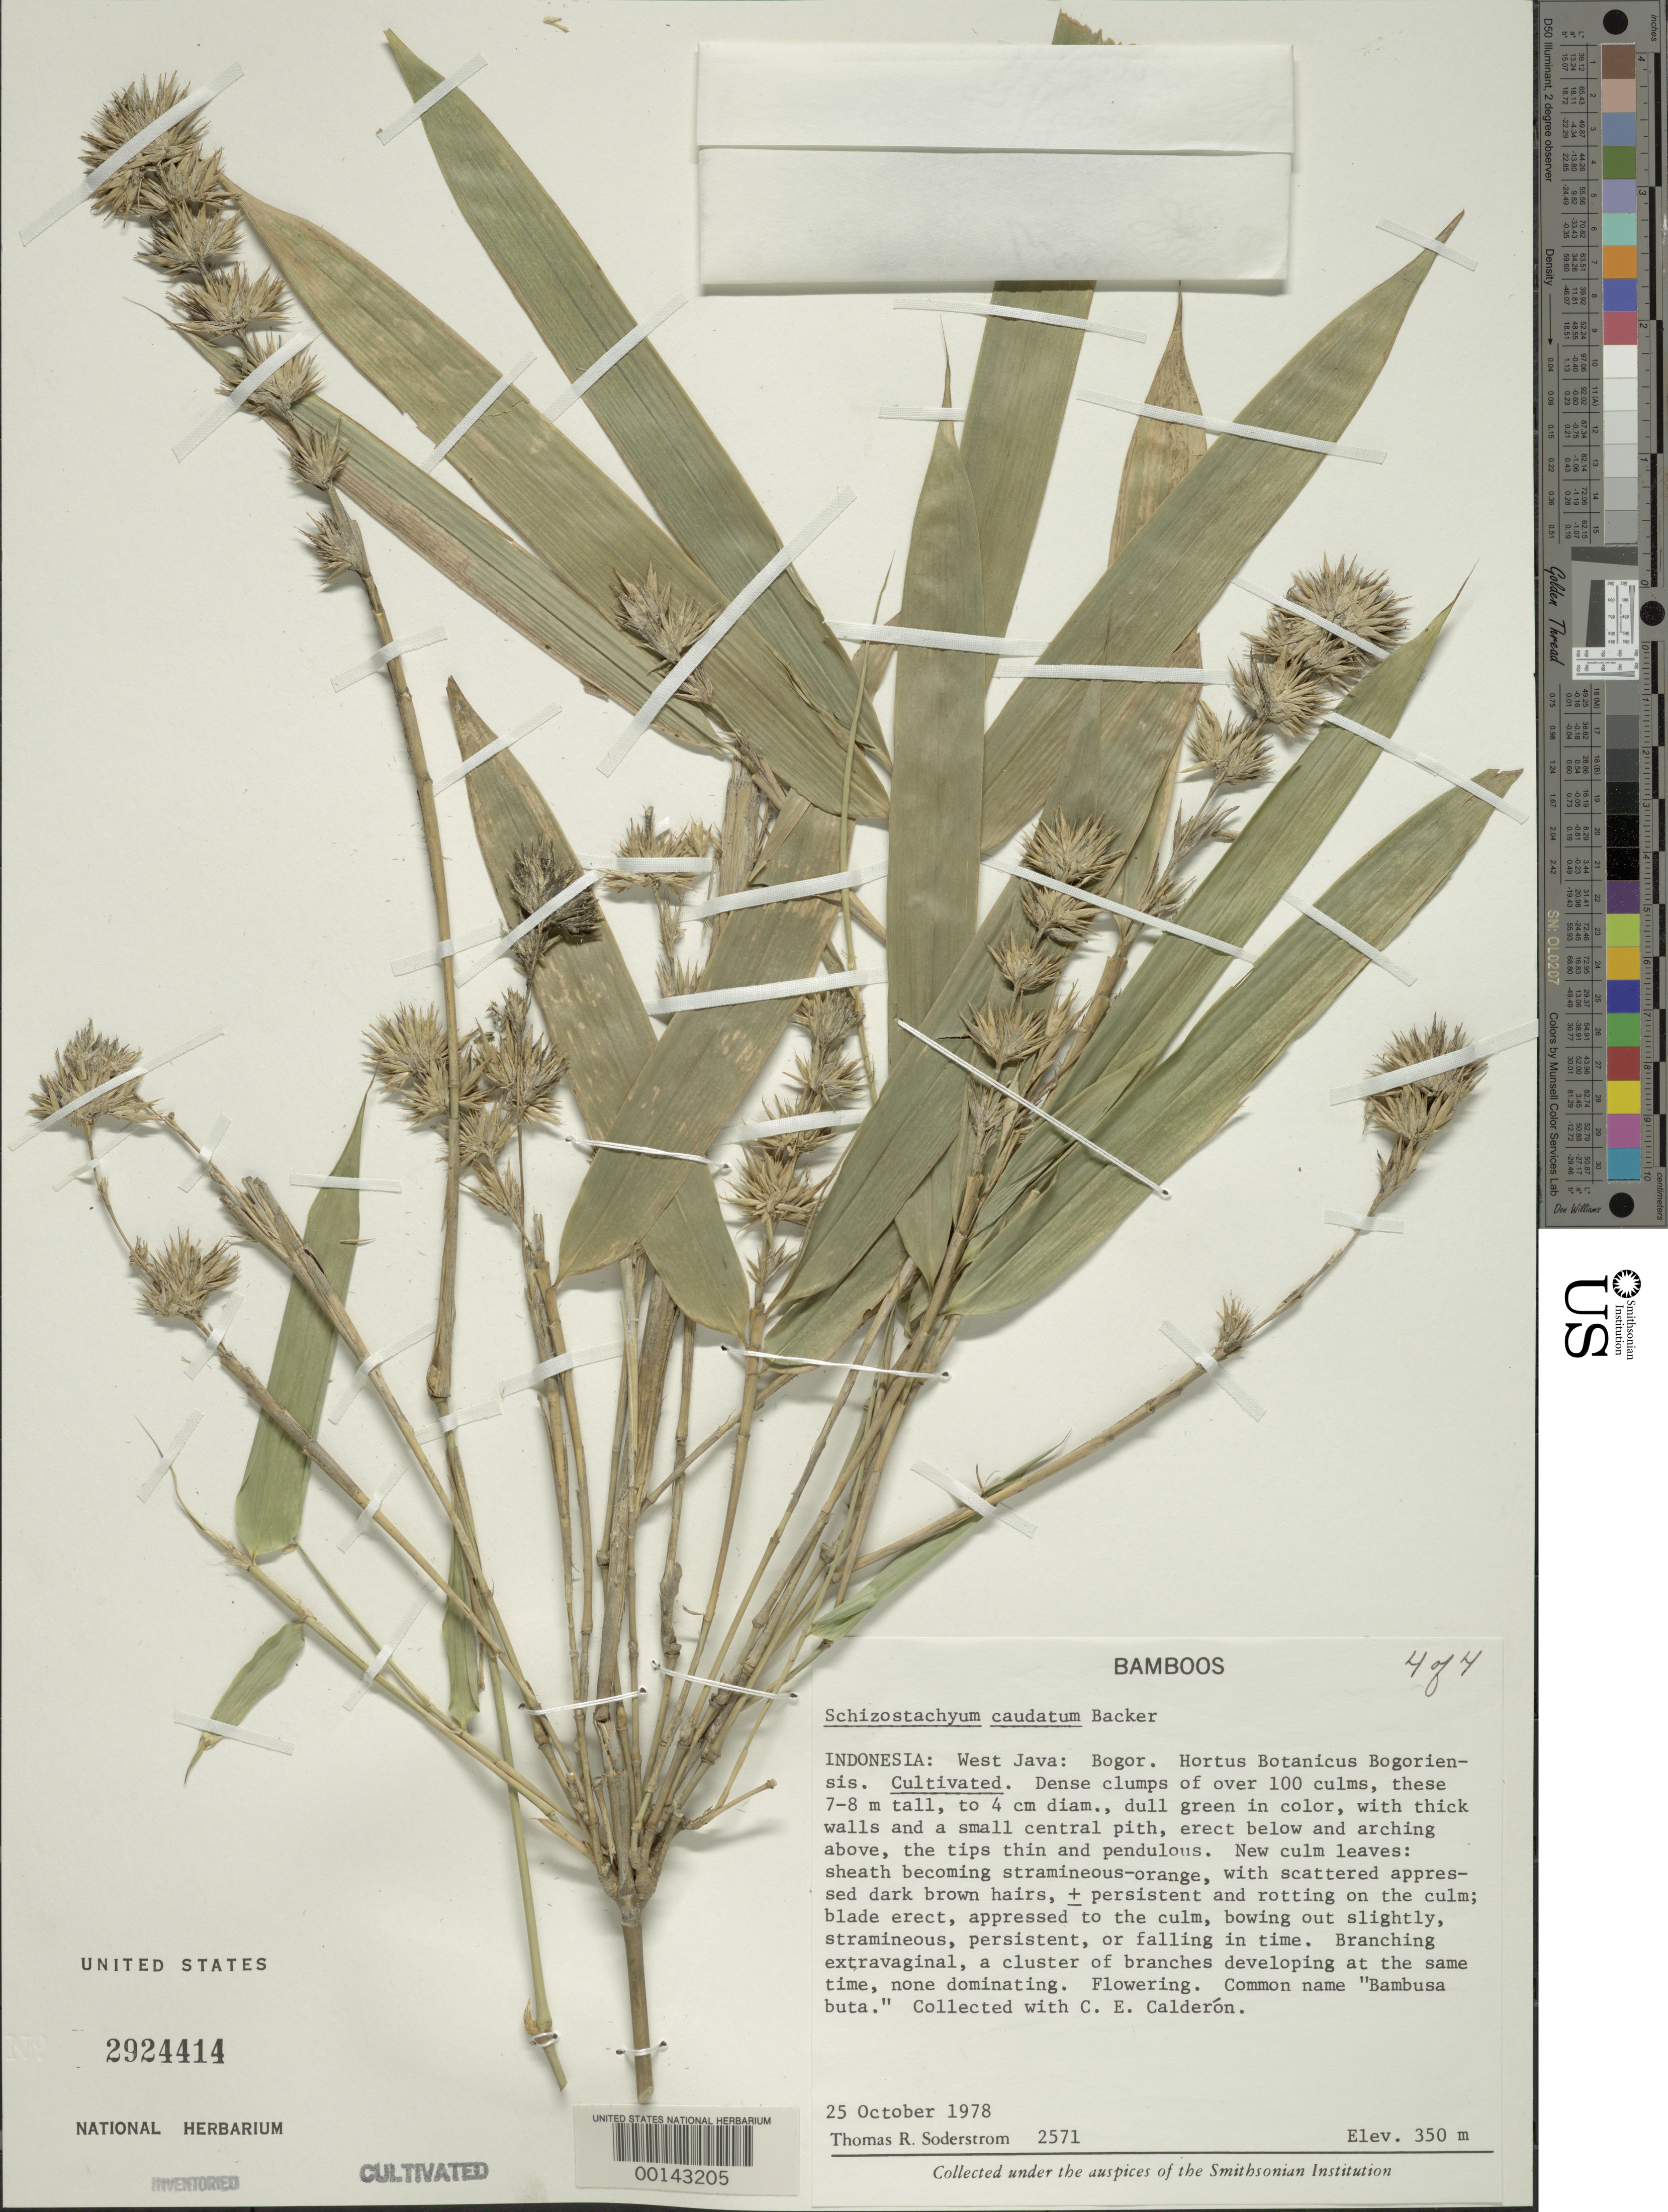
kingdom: Plantae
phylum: Tracheophyta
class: Liliopsida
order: Poales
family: Poaceae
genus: Schizostachyum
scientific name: Schizostachyum caudatum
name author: Backer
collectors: T. R. Soderstrom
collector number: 2571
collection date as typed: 25 Oct 1978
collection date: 1978-10-25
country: Indonesia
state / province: Java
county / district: Jawa Barat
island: Java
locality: Bogor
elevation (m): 350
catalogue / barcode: US 2924414